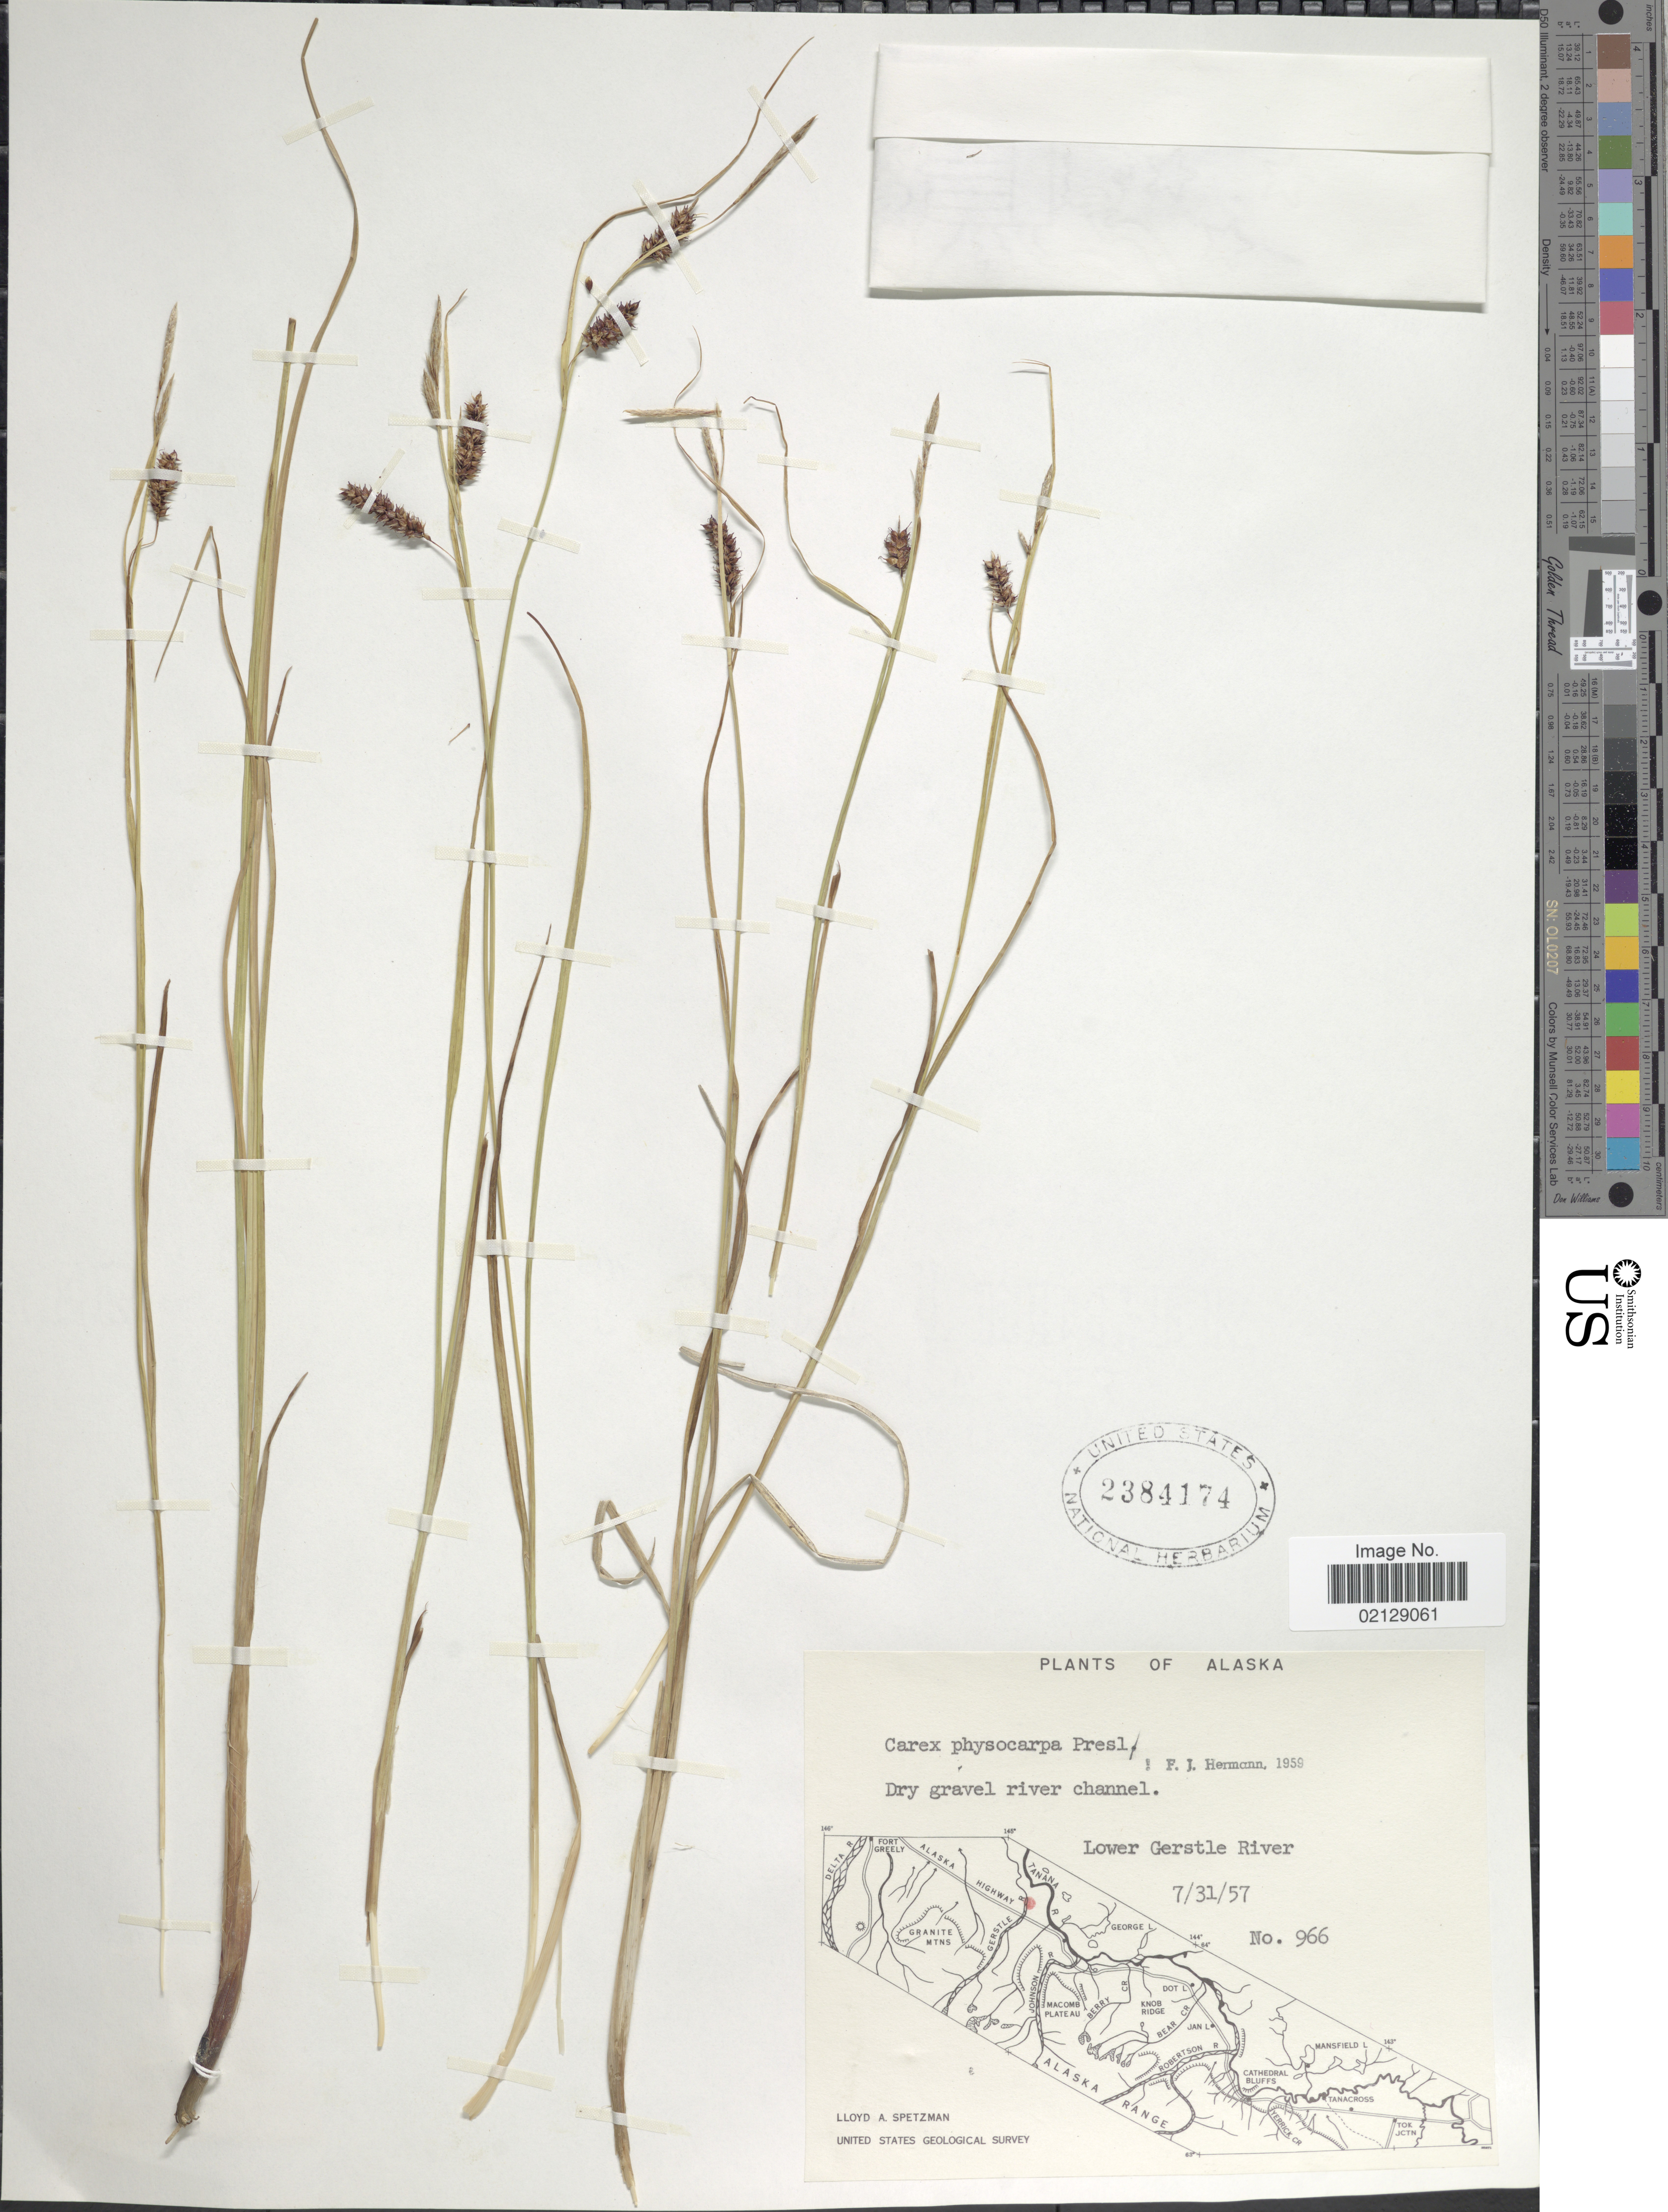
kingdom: Plantae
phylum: Tracheophyta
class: Liliopsida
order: Poales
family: Cyperaceae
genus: Carex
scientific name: Carex saxatilis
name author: L.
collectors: L. Spetzman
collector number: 966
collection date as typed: Transcribed d/m/y: 31/7/57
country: United States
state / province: Alaska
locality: Lower Gerstle River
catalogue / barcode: US 2384174